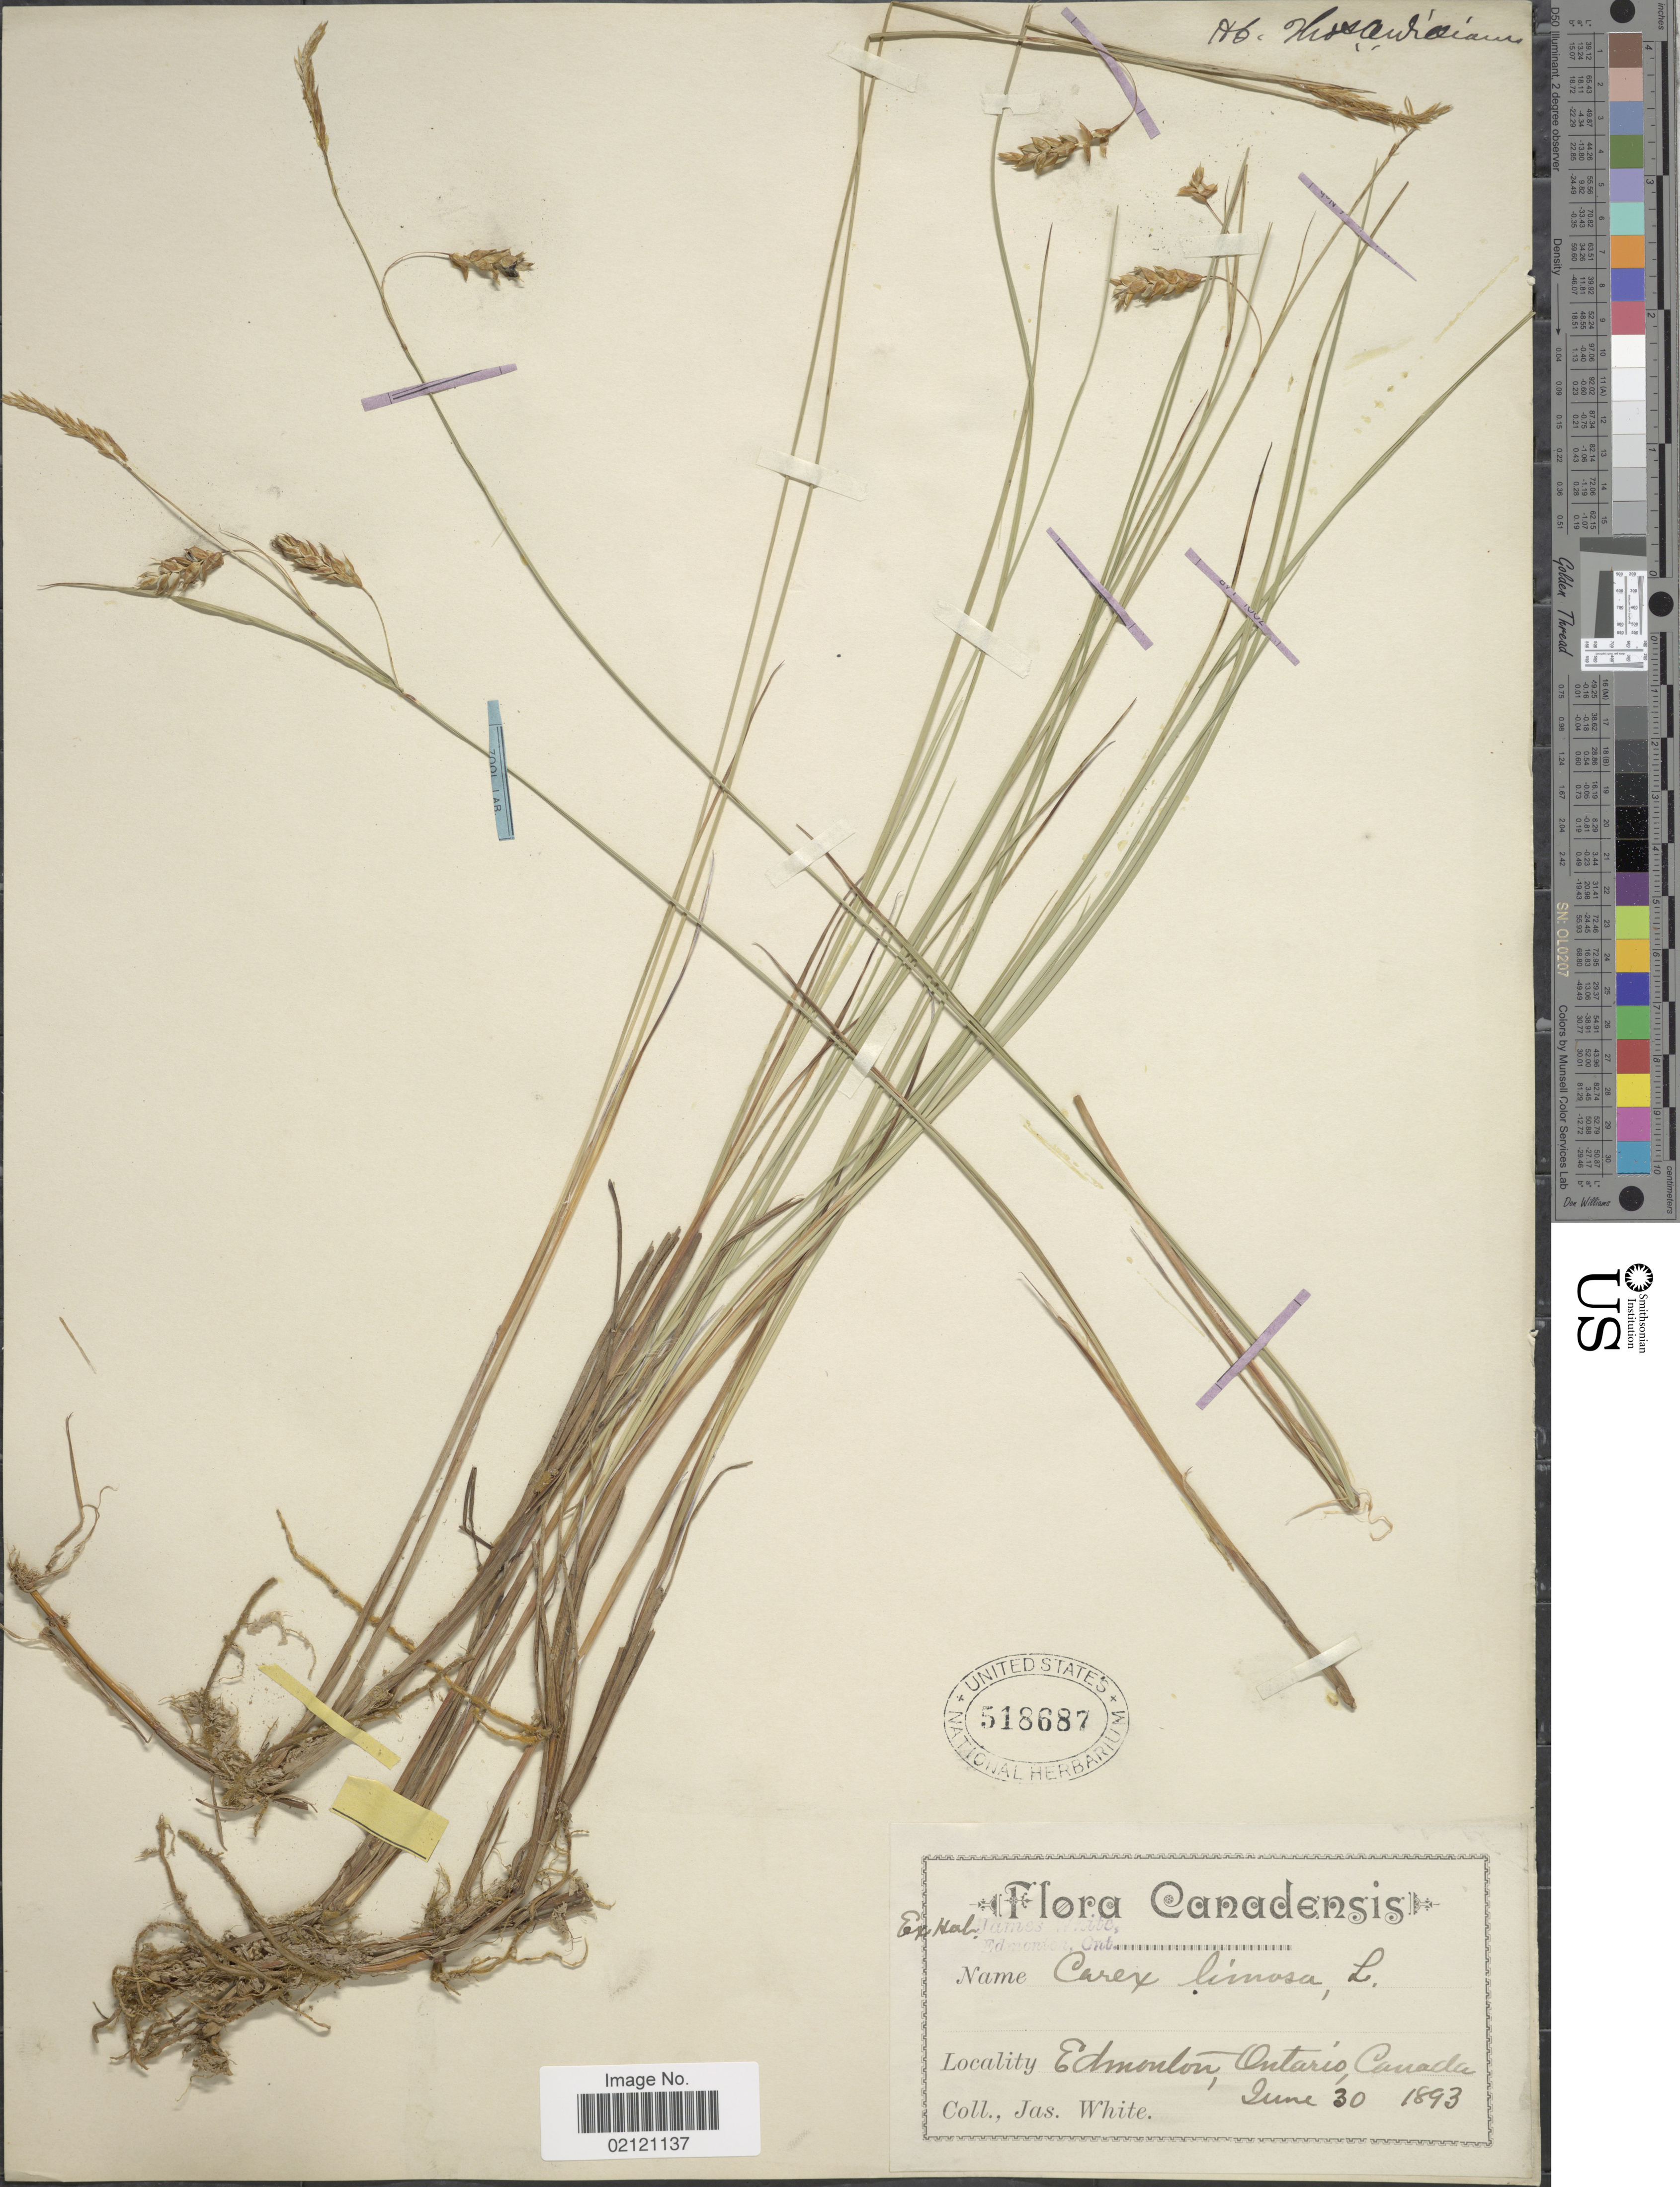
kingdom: Plantae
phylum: Tracheophyta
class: Liliopsida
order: Poales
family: Cyperaceae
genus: Carex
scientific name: Carex limosa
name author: L.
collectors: J. White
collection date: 1893-06-30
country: Canada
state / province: Ontario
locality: Edmonton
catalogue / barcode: US 518687